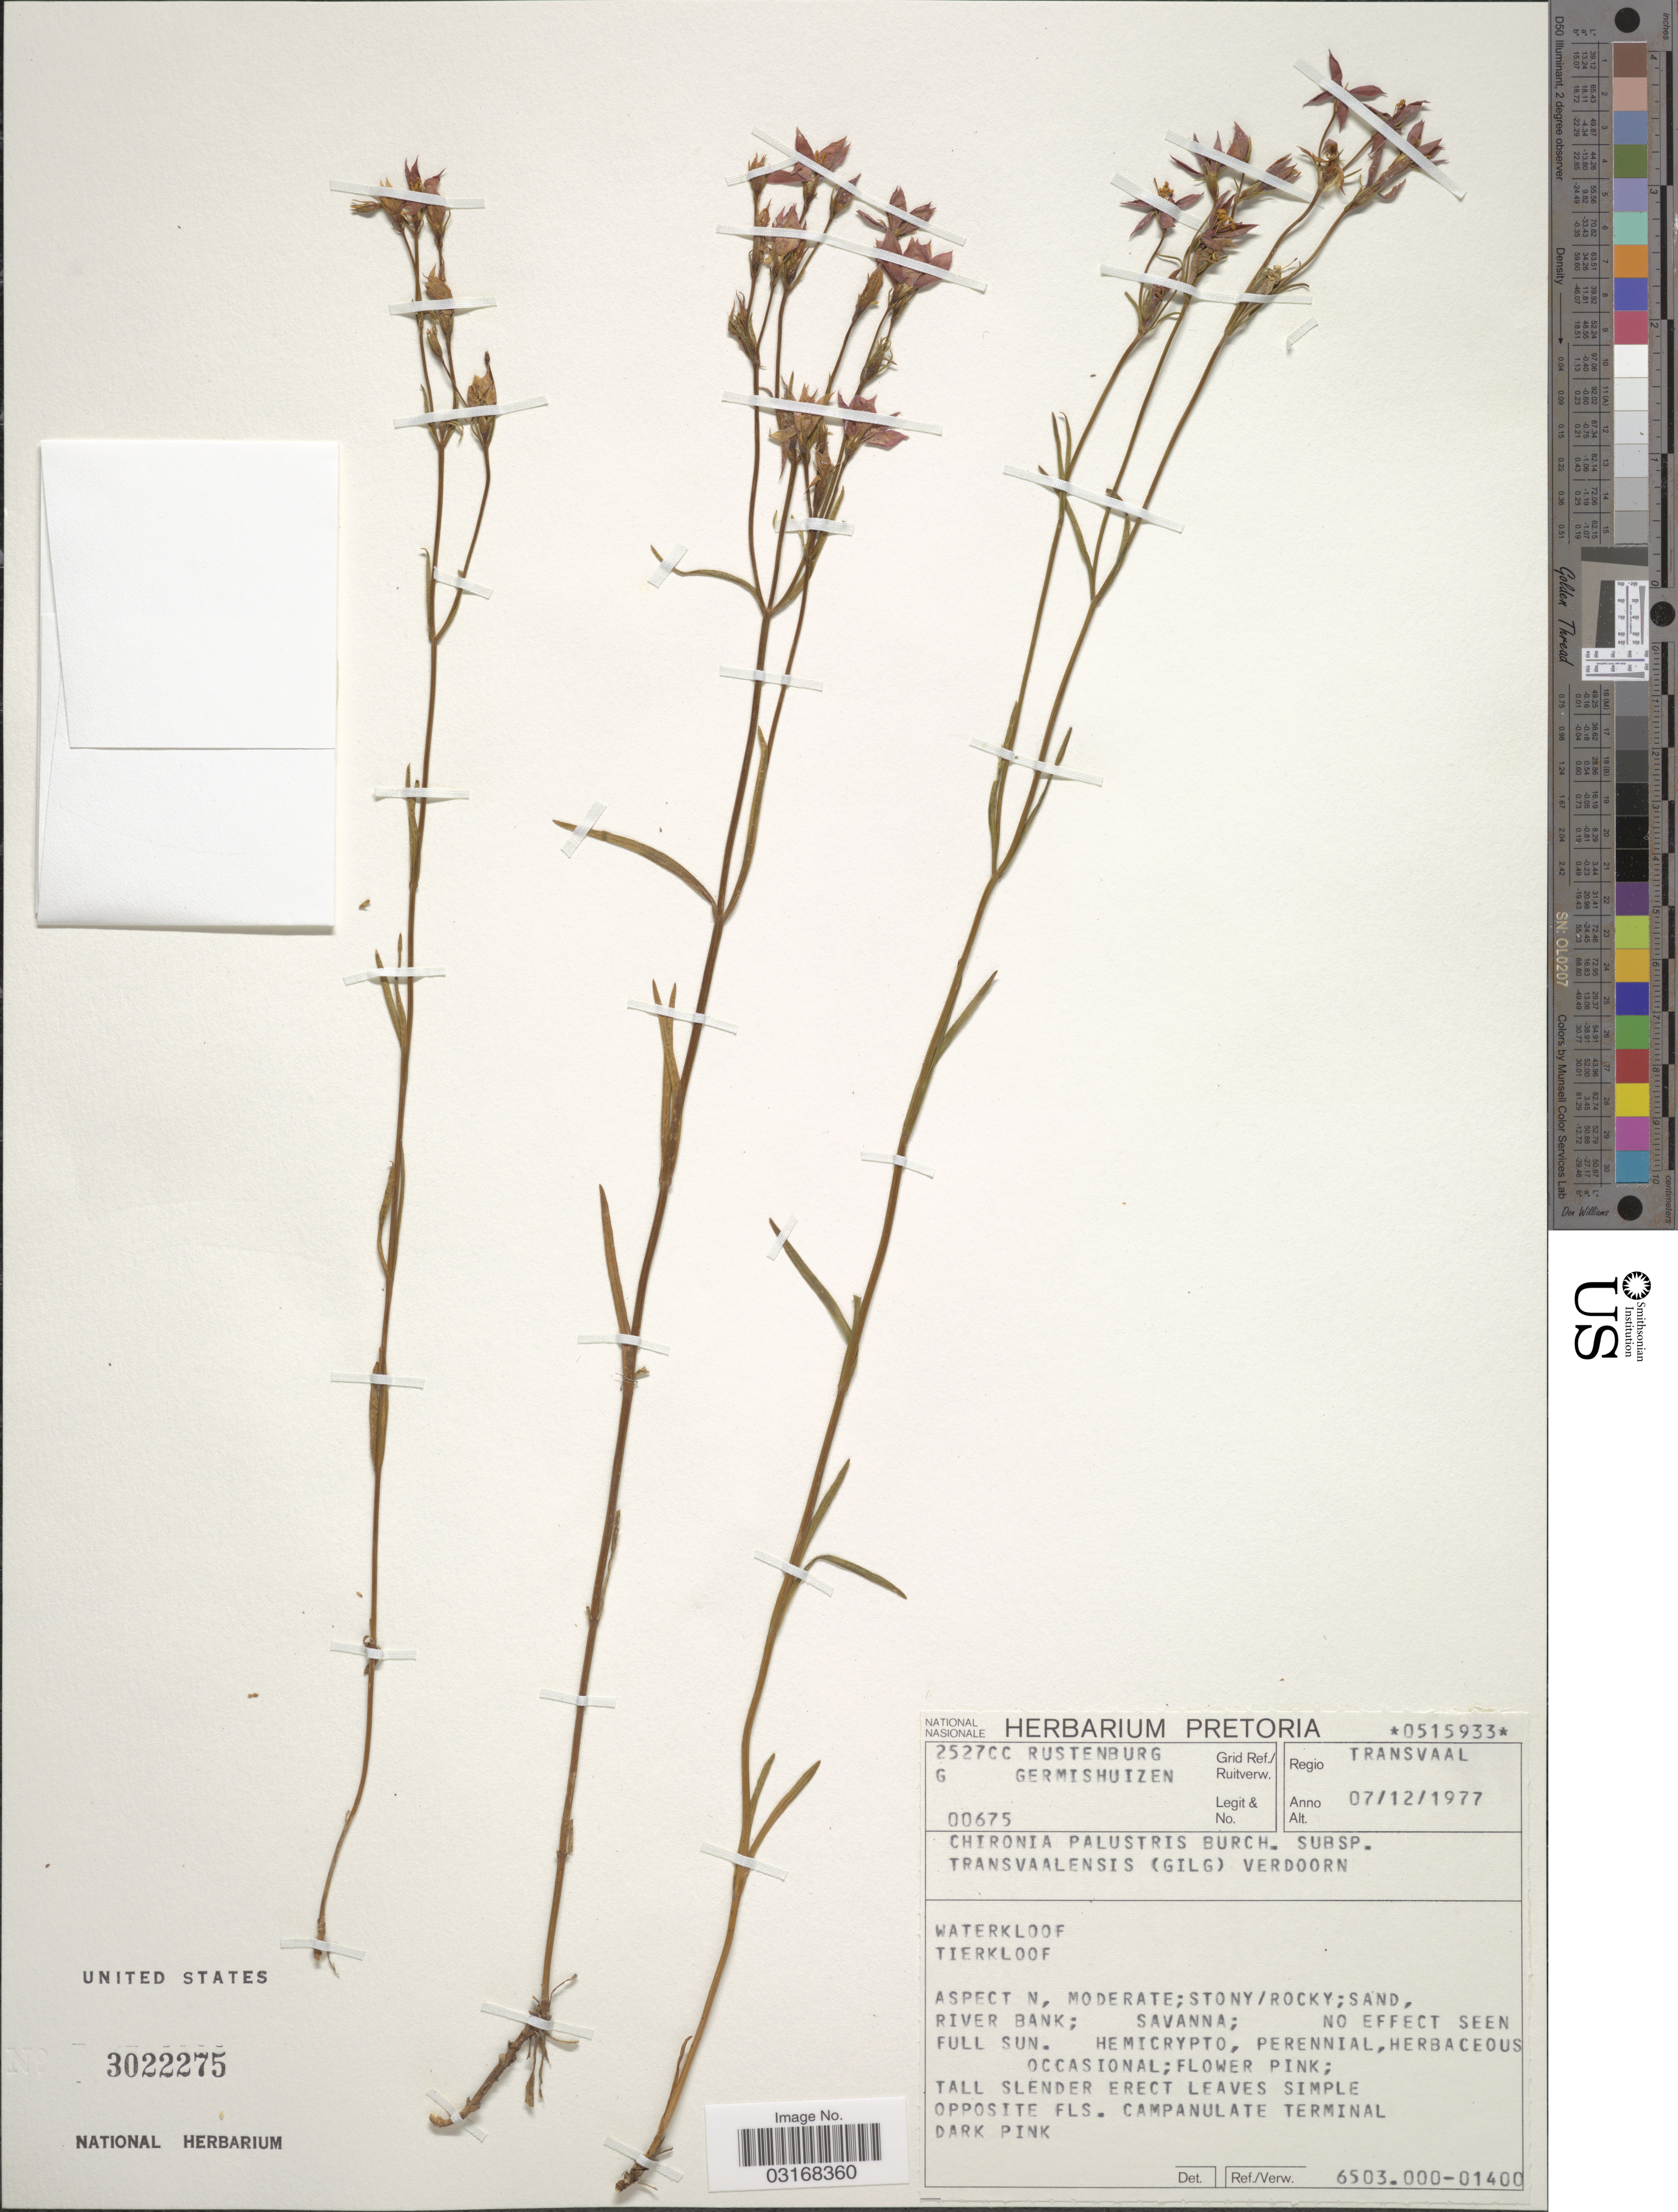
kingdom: Plantae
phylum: Tracheophyta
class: Magnoliopsida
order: Gentianales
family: Gentianaceae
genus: Chironia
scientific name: Chironia palustris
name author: Burch.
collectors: G. Germishuizen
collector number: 00675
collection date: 1977-12-07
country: South Africa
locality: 2527CC Rustenburg Grid Ref./ Ruitverw. Regio Transvaal. Waterkloof. Tierkloof.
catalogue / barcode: US 3022275